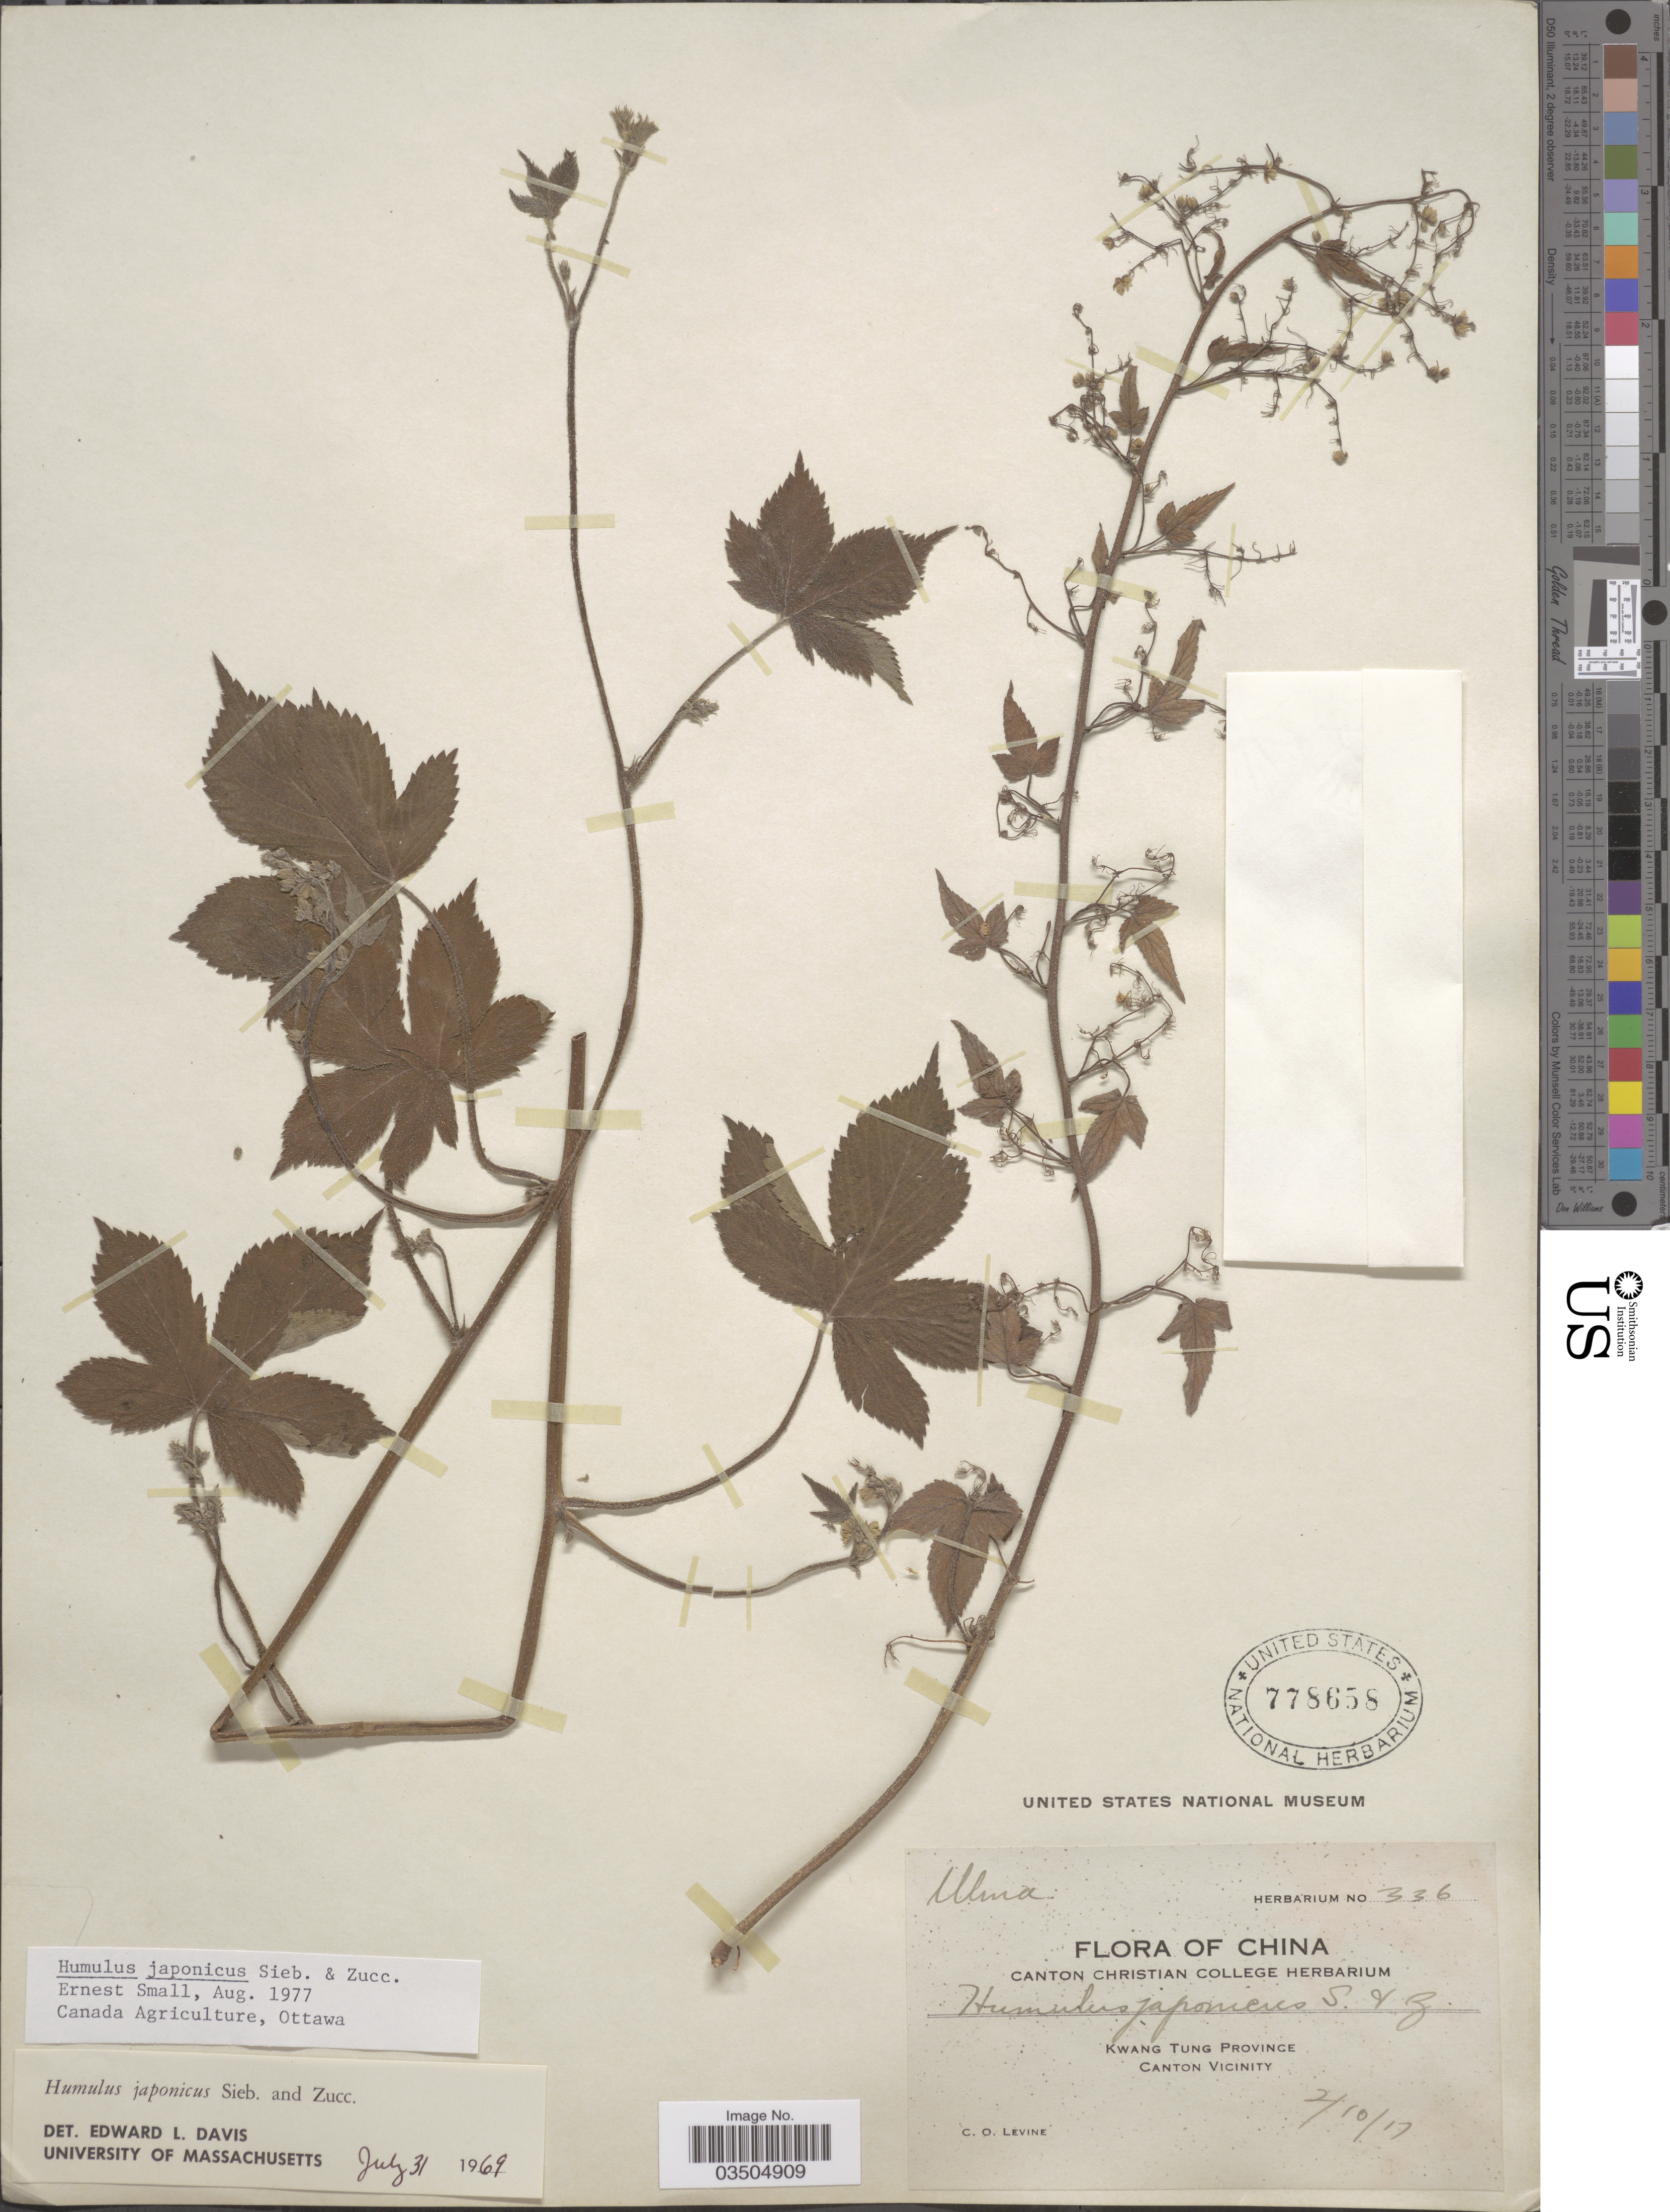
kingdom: Plantae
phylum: Tracheophyta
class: Magnoliopsida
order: Rosales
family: Cannabaceae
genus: Humulus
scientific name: Humulus japonicus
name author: Siebold & Zucc.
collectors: C. O. Levine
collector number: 336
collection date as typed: Transcribed d/m/y: 2/10/17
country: China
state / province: Guangdong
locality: Kwang Tung Province, Canton Vicinity.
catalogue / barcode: US 778658